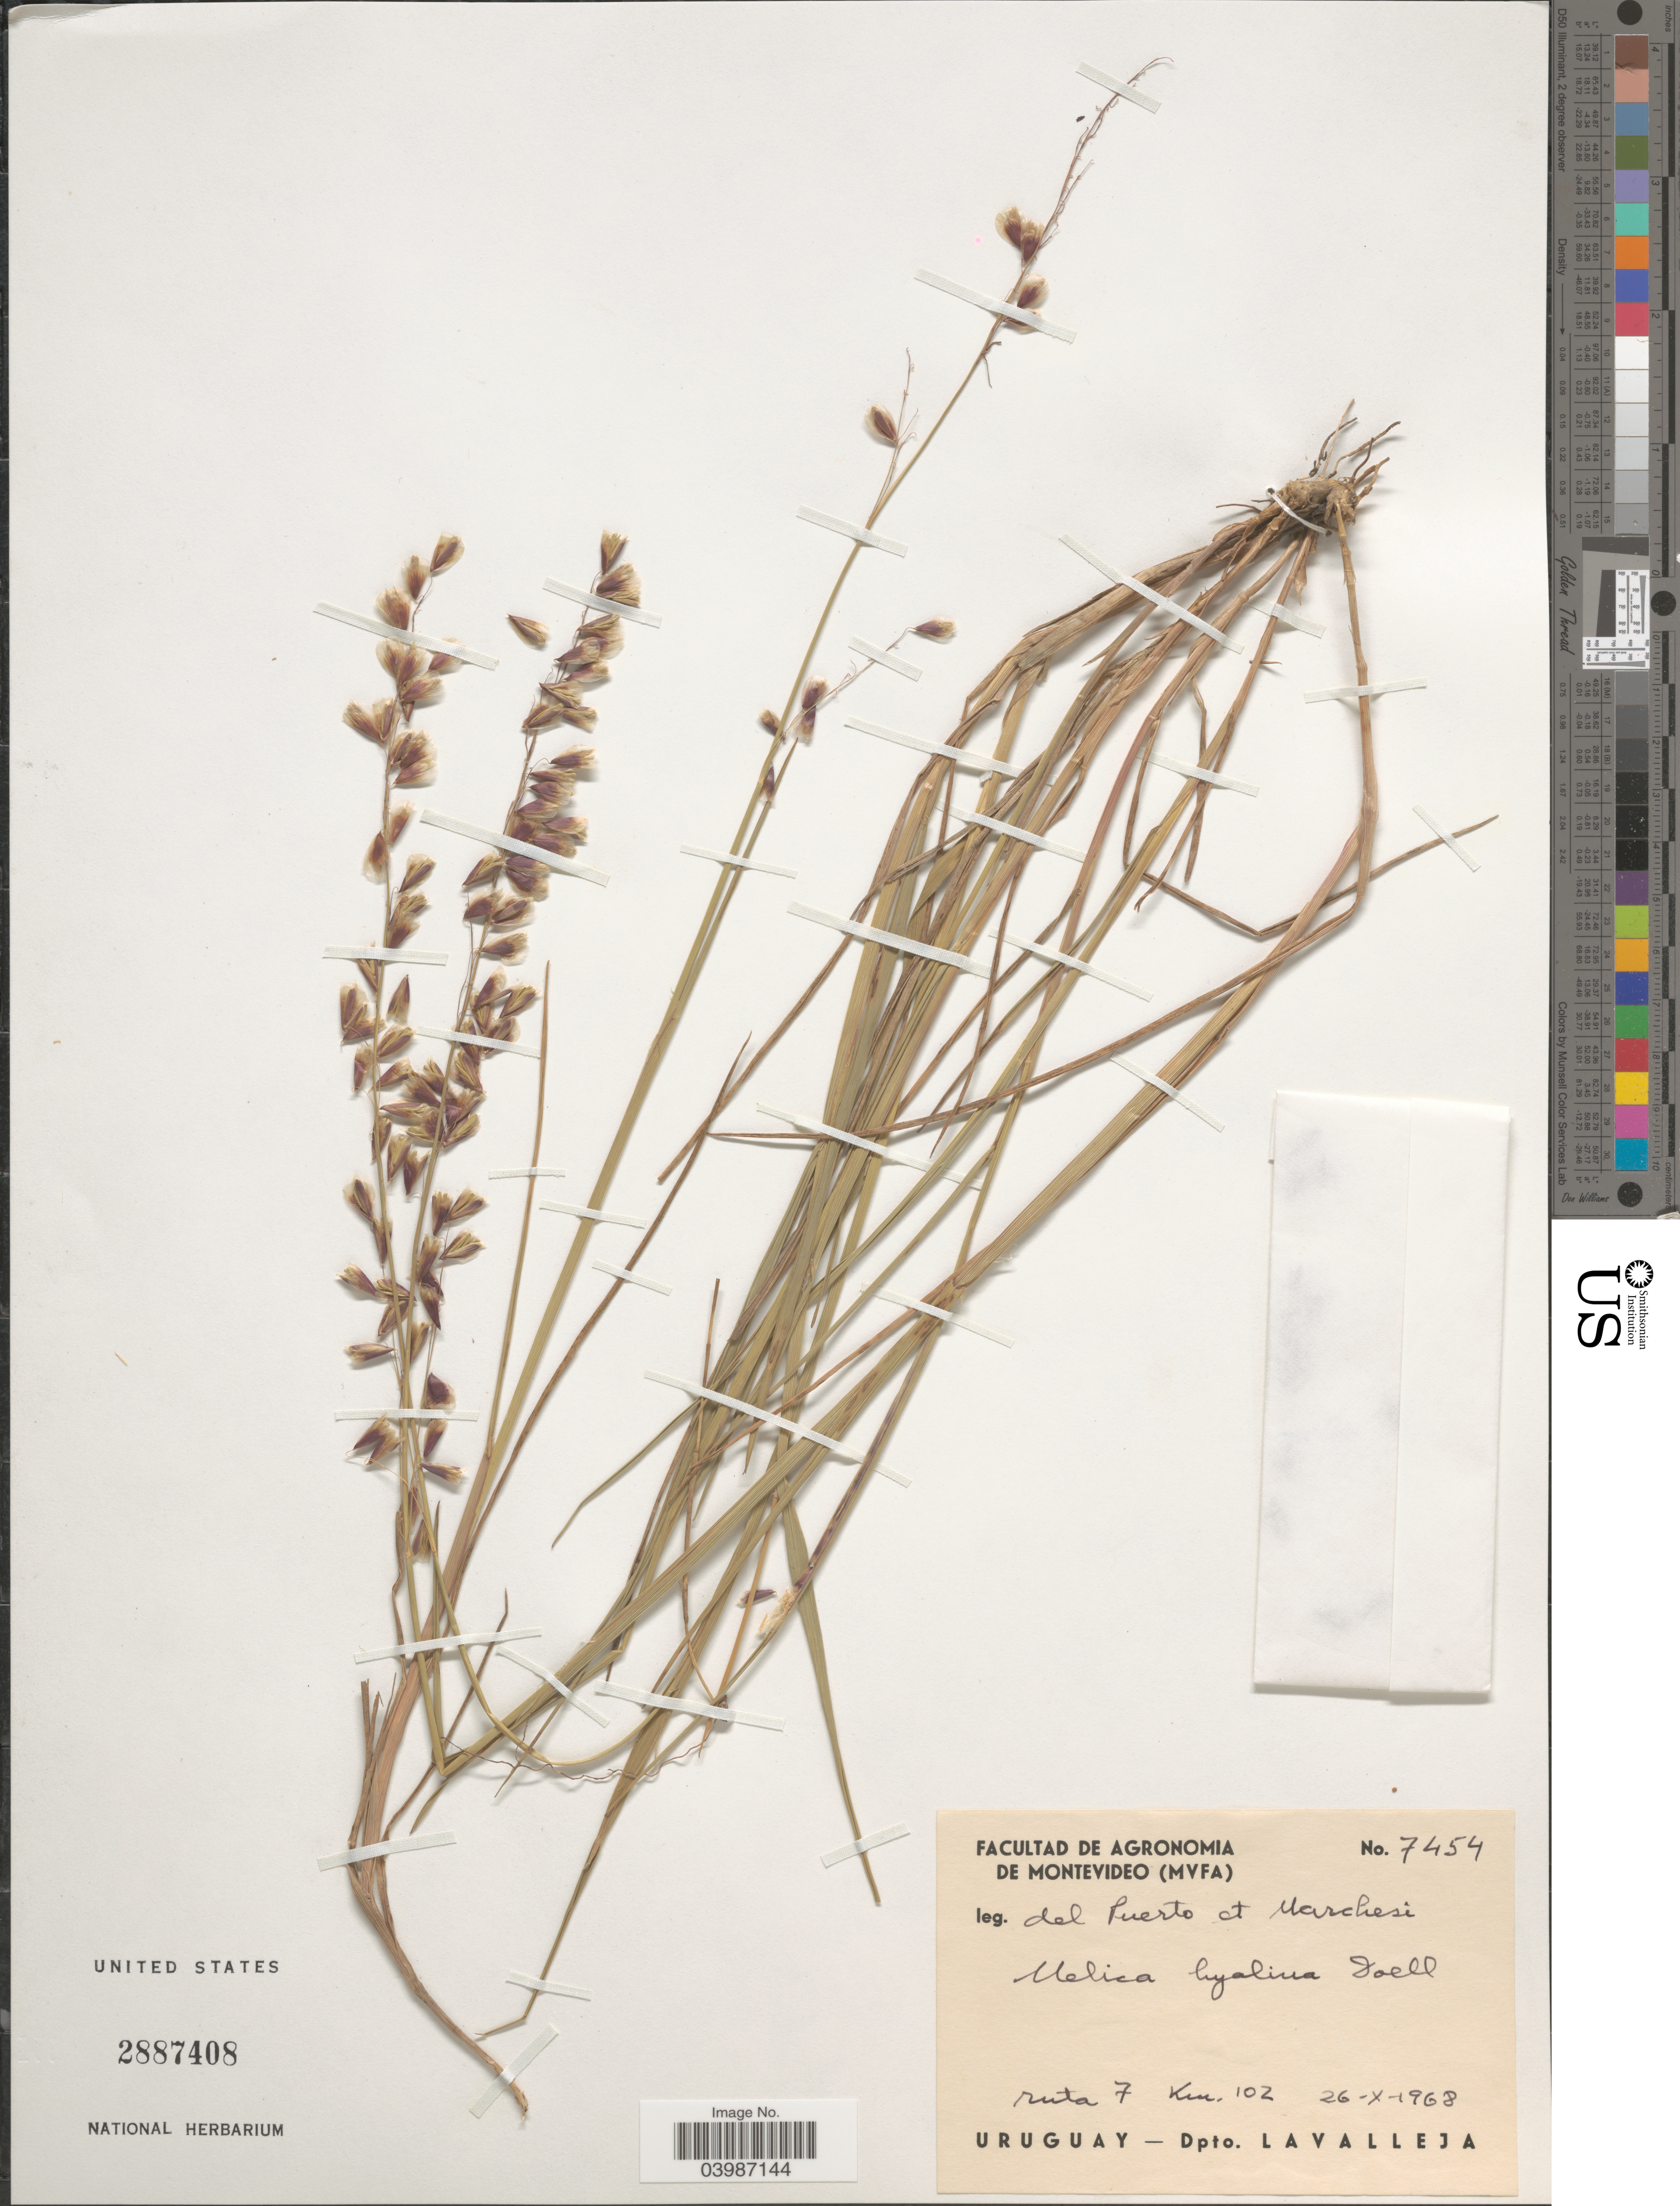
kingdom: Plantae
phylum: Tracheophyta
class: Liliopsida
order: Poales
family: Poaceae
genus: Melica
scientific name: Melica hyalina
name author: Döll in Mart.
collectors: Del Puerto & Marchesi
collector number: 7454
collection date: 1968-10-26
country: Uruguay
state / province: Lavalleja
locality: Ruta 7 Km. 102. Dpto. Lavalleja.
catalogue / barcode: US 2887408